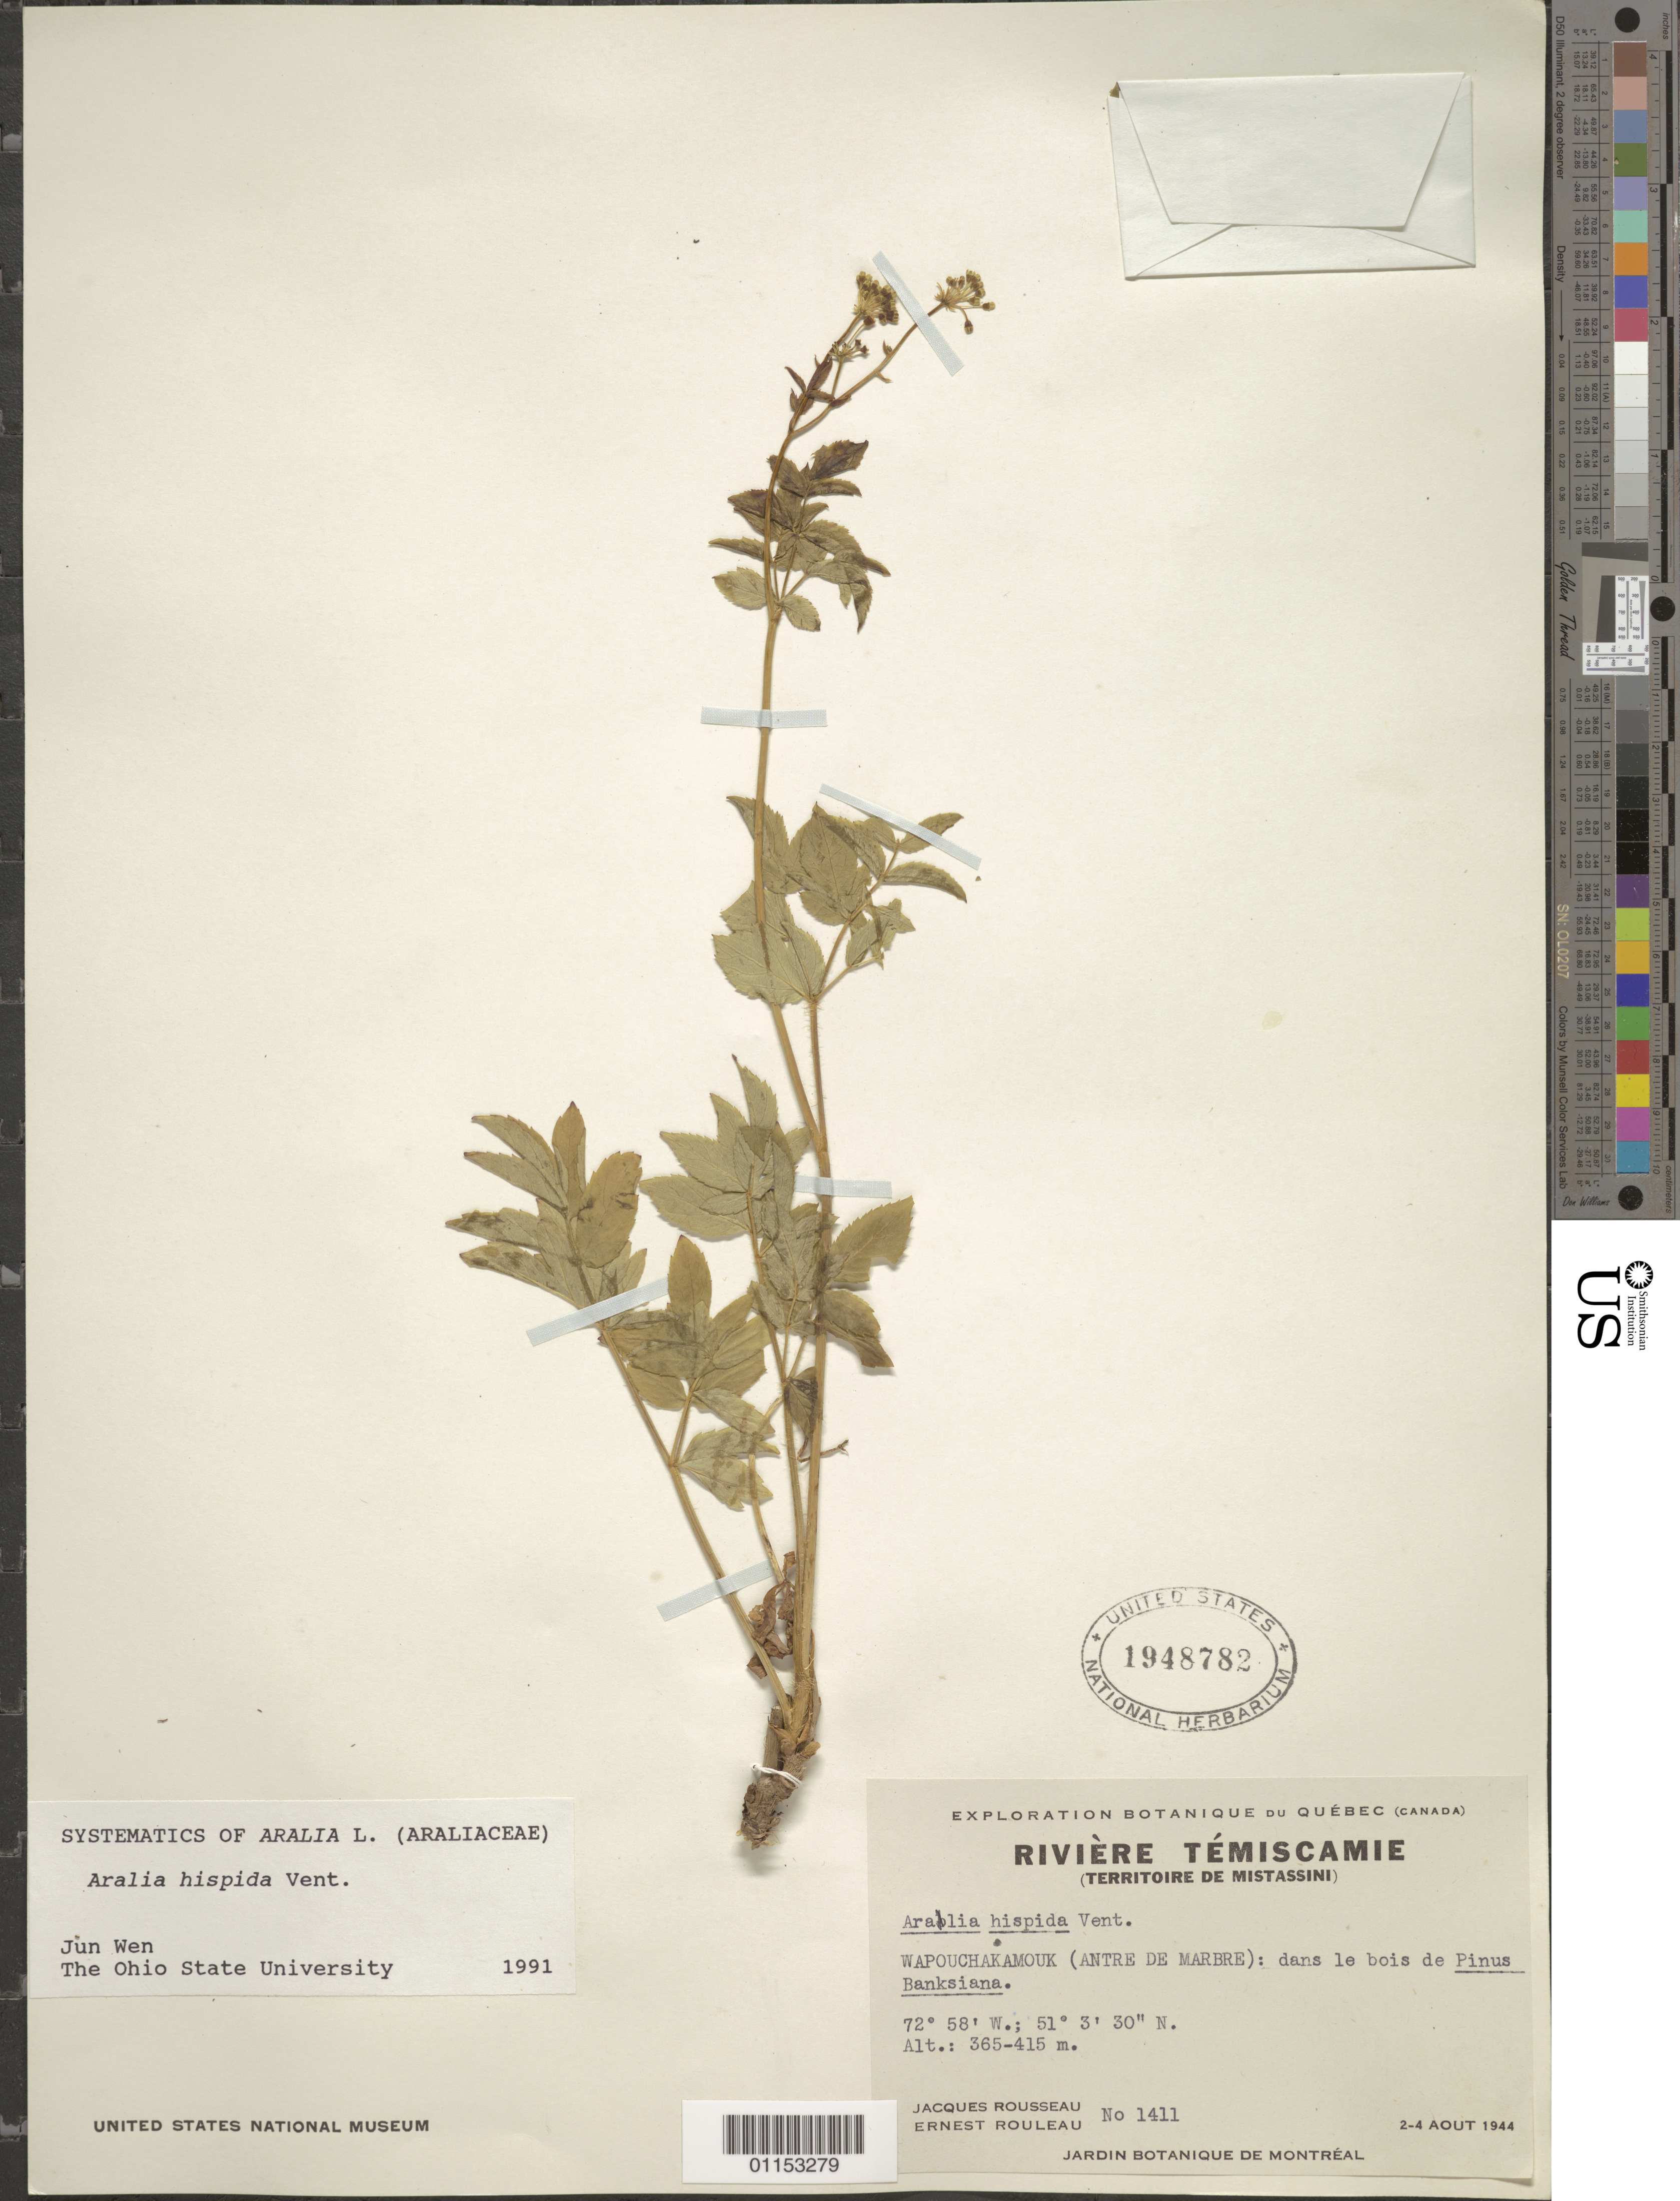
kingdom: Plantae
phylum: Tracheophyta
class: Magnoliopsida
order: Apiales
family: Araliaceae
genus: Aralia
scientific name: Aralia hispida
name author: Vent.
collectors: J. Rousseau & E. Rouleau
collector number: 1411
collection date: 1944-08-02/1944-08-04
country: Canada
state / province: Quebec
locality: Wapouchakamouk. Antre de Marbre.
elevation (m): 365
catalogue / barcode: US 1948782